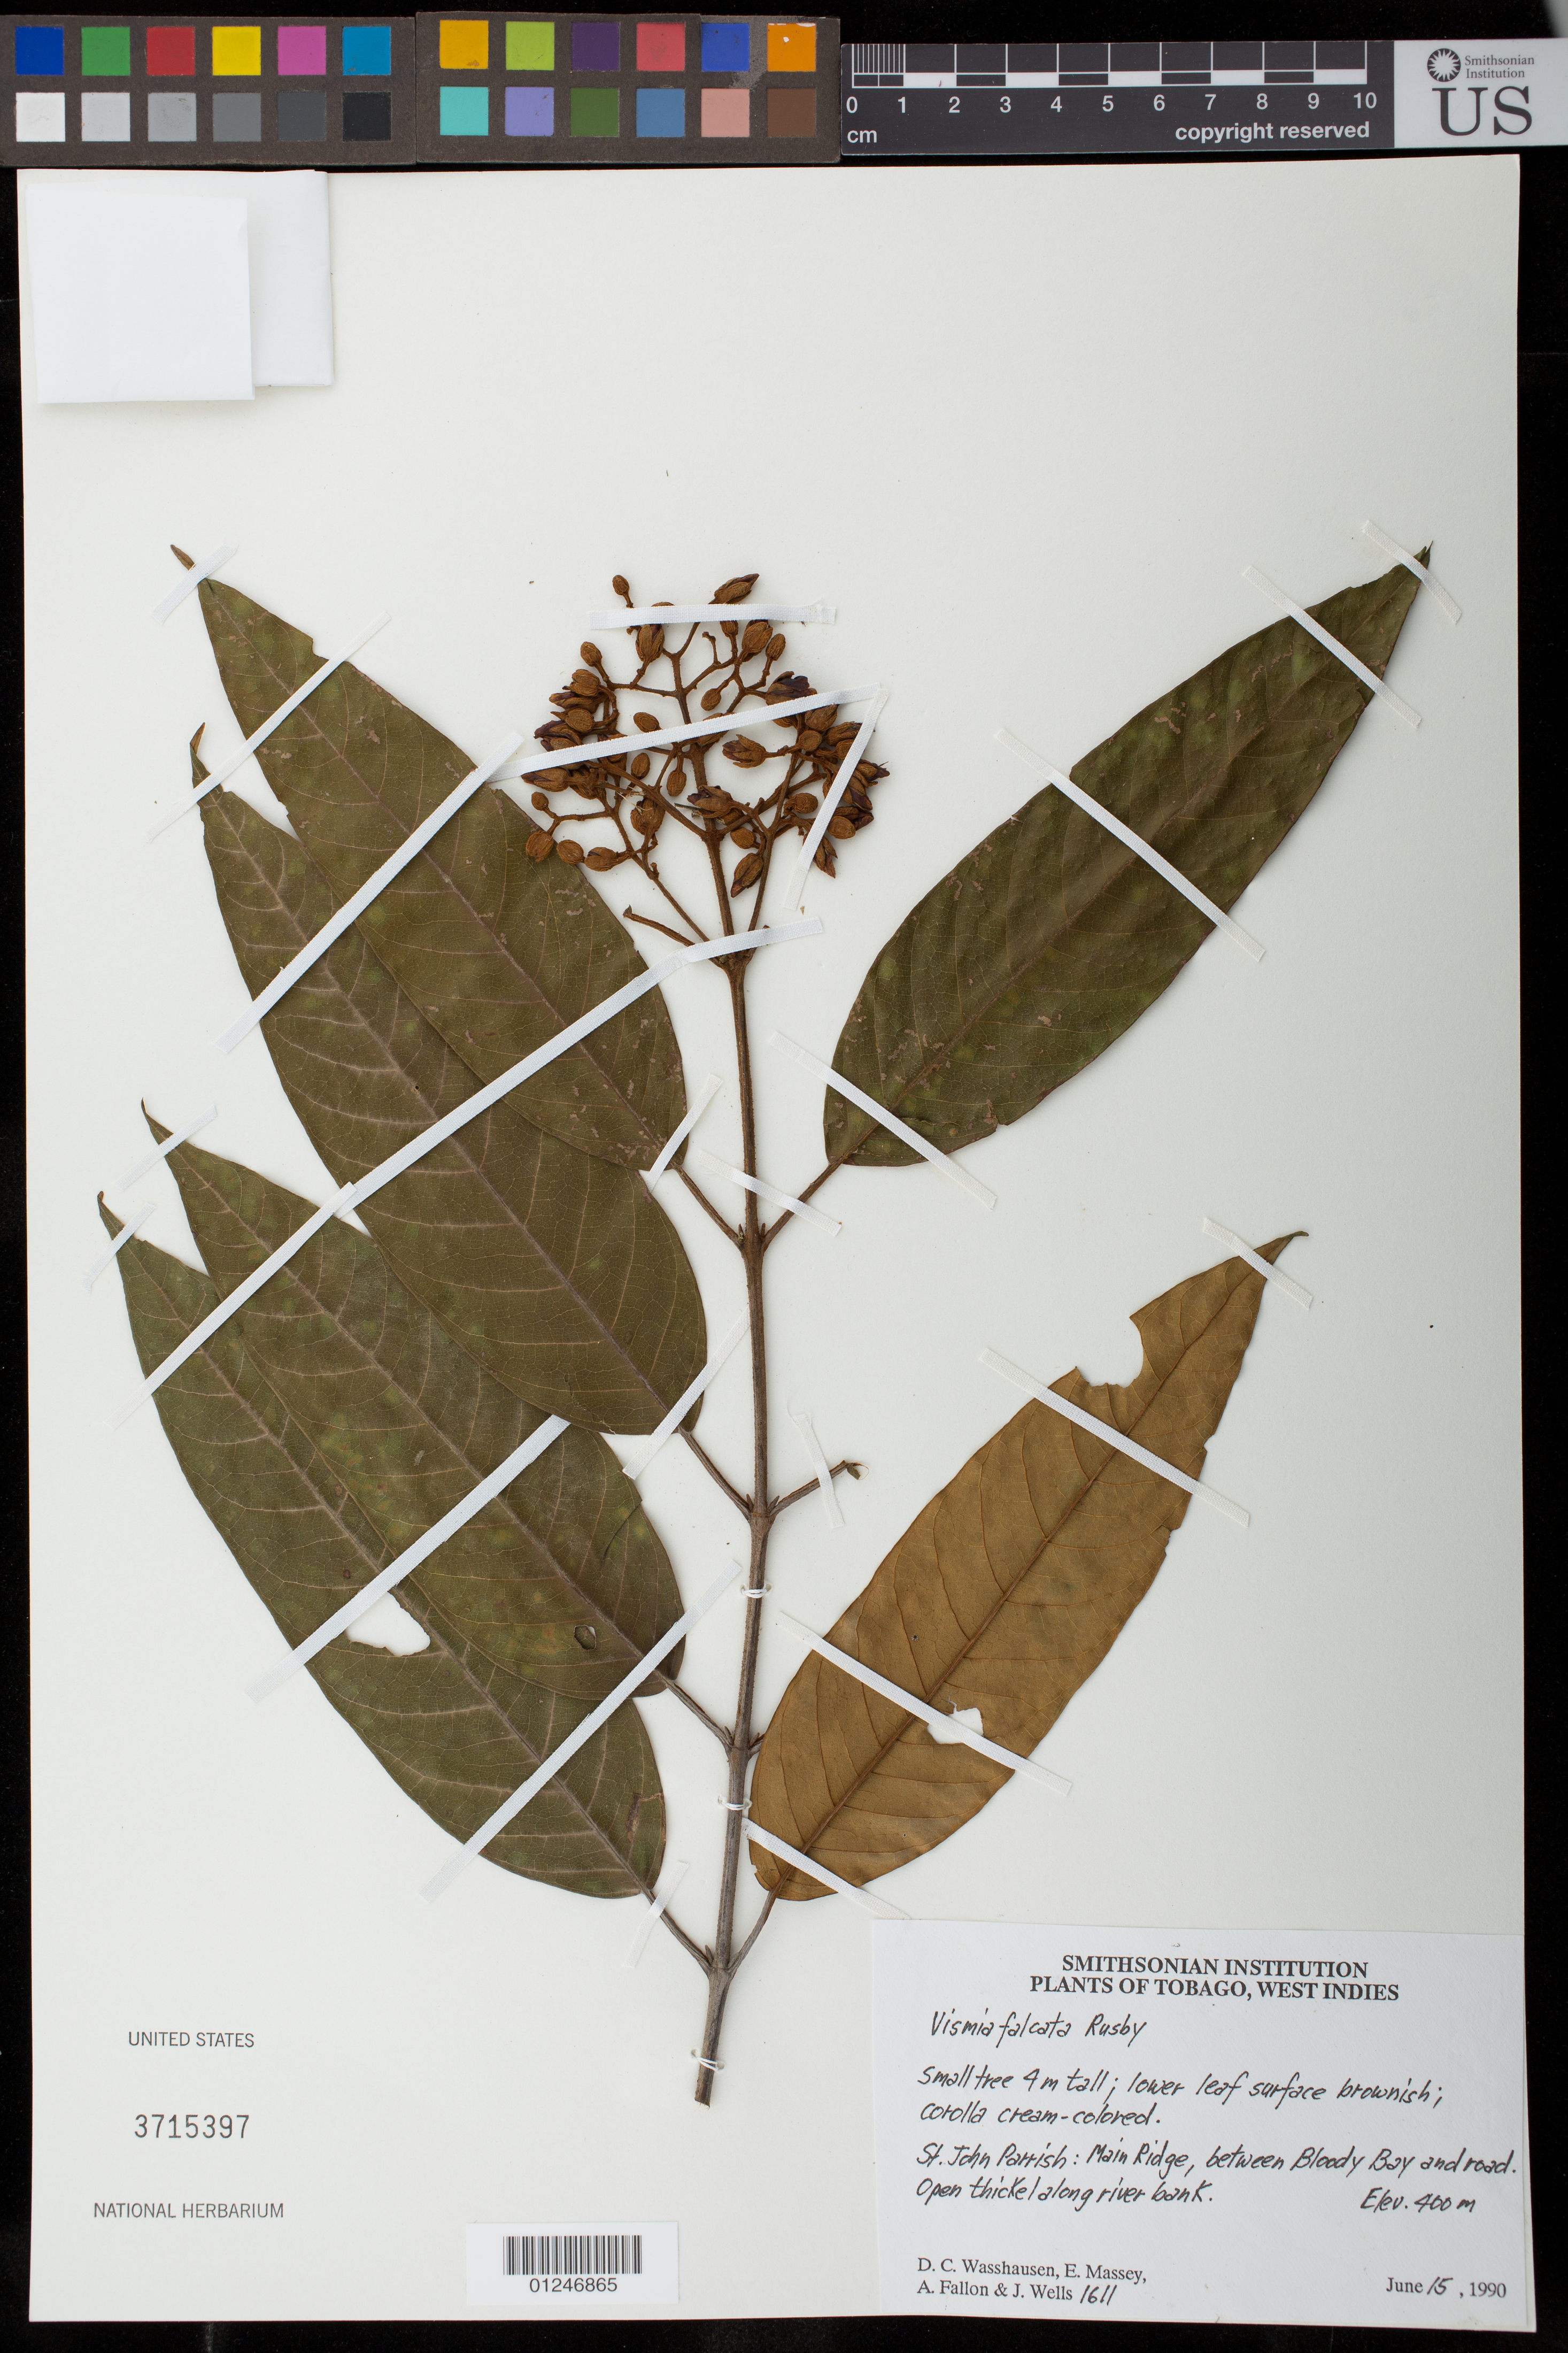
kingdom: Plantae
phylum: Tracheophyta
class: Magnoliopsida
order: Malpighiales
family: Hypericaceae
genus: Vismia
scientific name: Vismia falcata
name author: Rusby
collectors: D. C. Wasshausen, E. Massey, A. Fallon & J. Wells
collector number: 1611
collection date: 1990-06-15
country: Trinidad and Tobago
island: Tobago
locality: St. John Parrish: Main Ridge, between Bloody Bay and road. Open thicket along river bank.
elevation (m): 400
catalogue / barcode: US 3715397